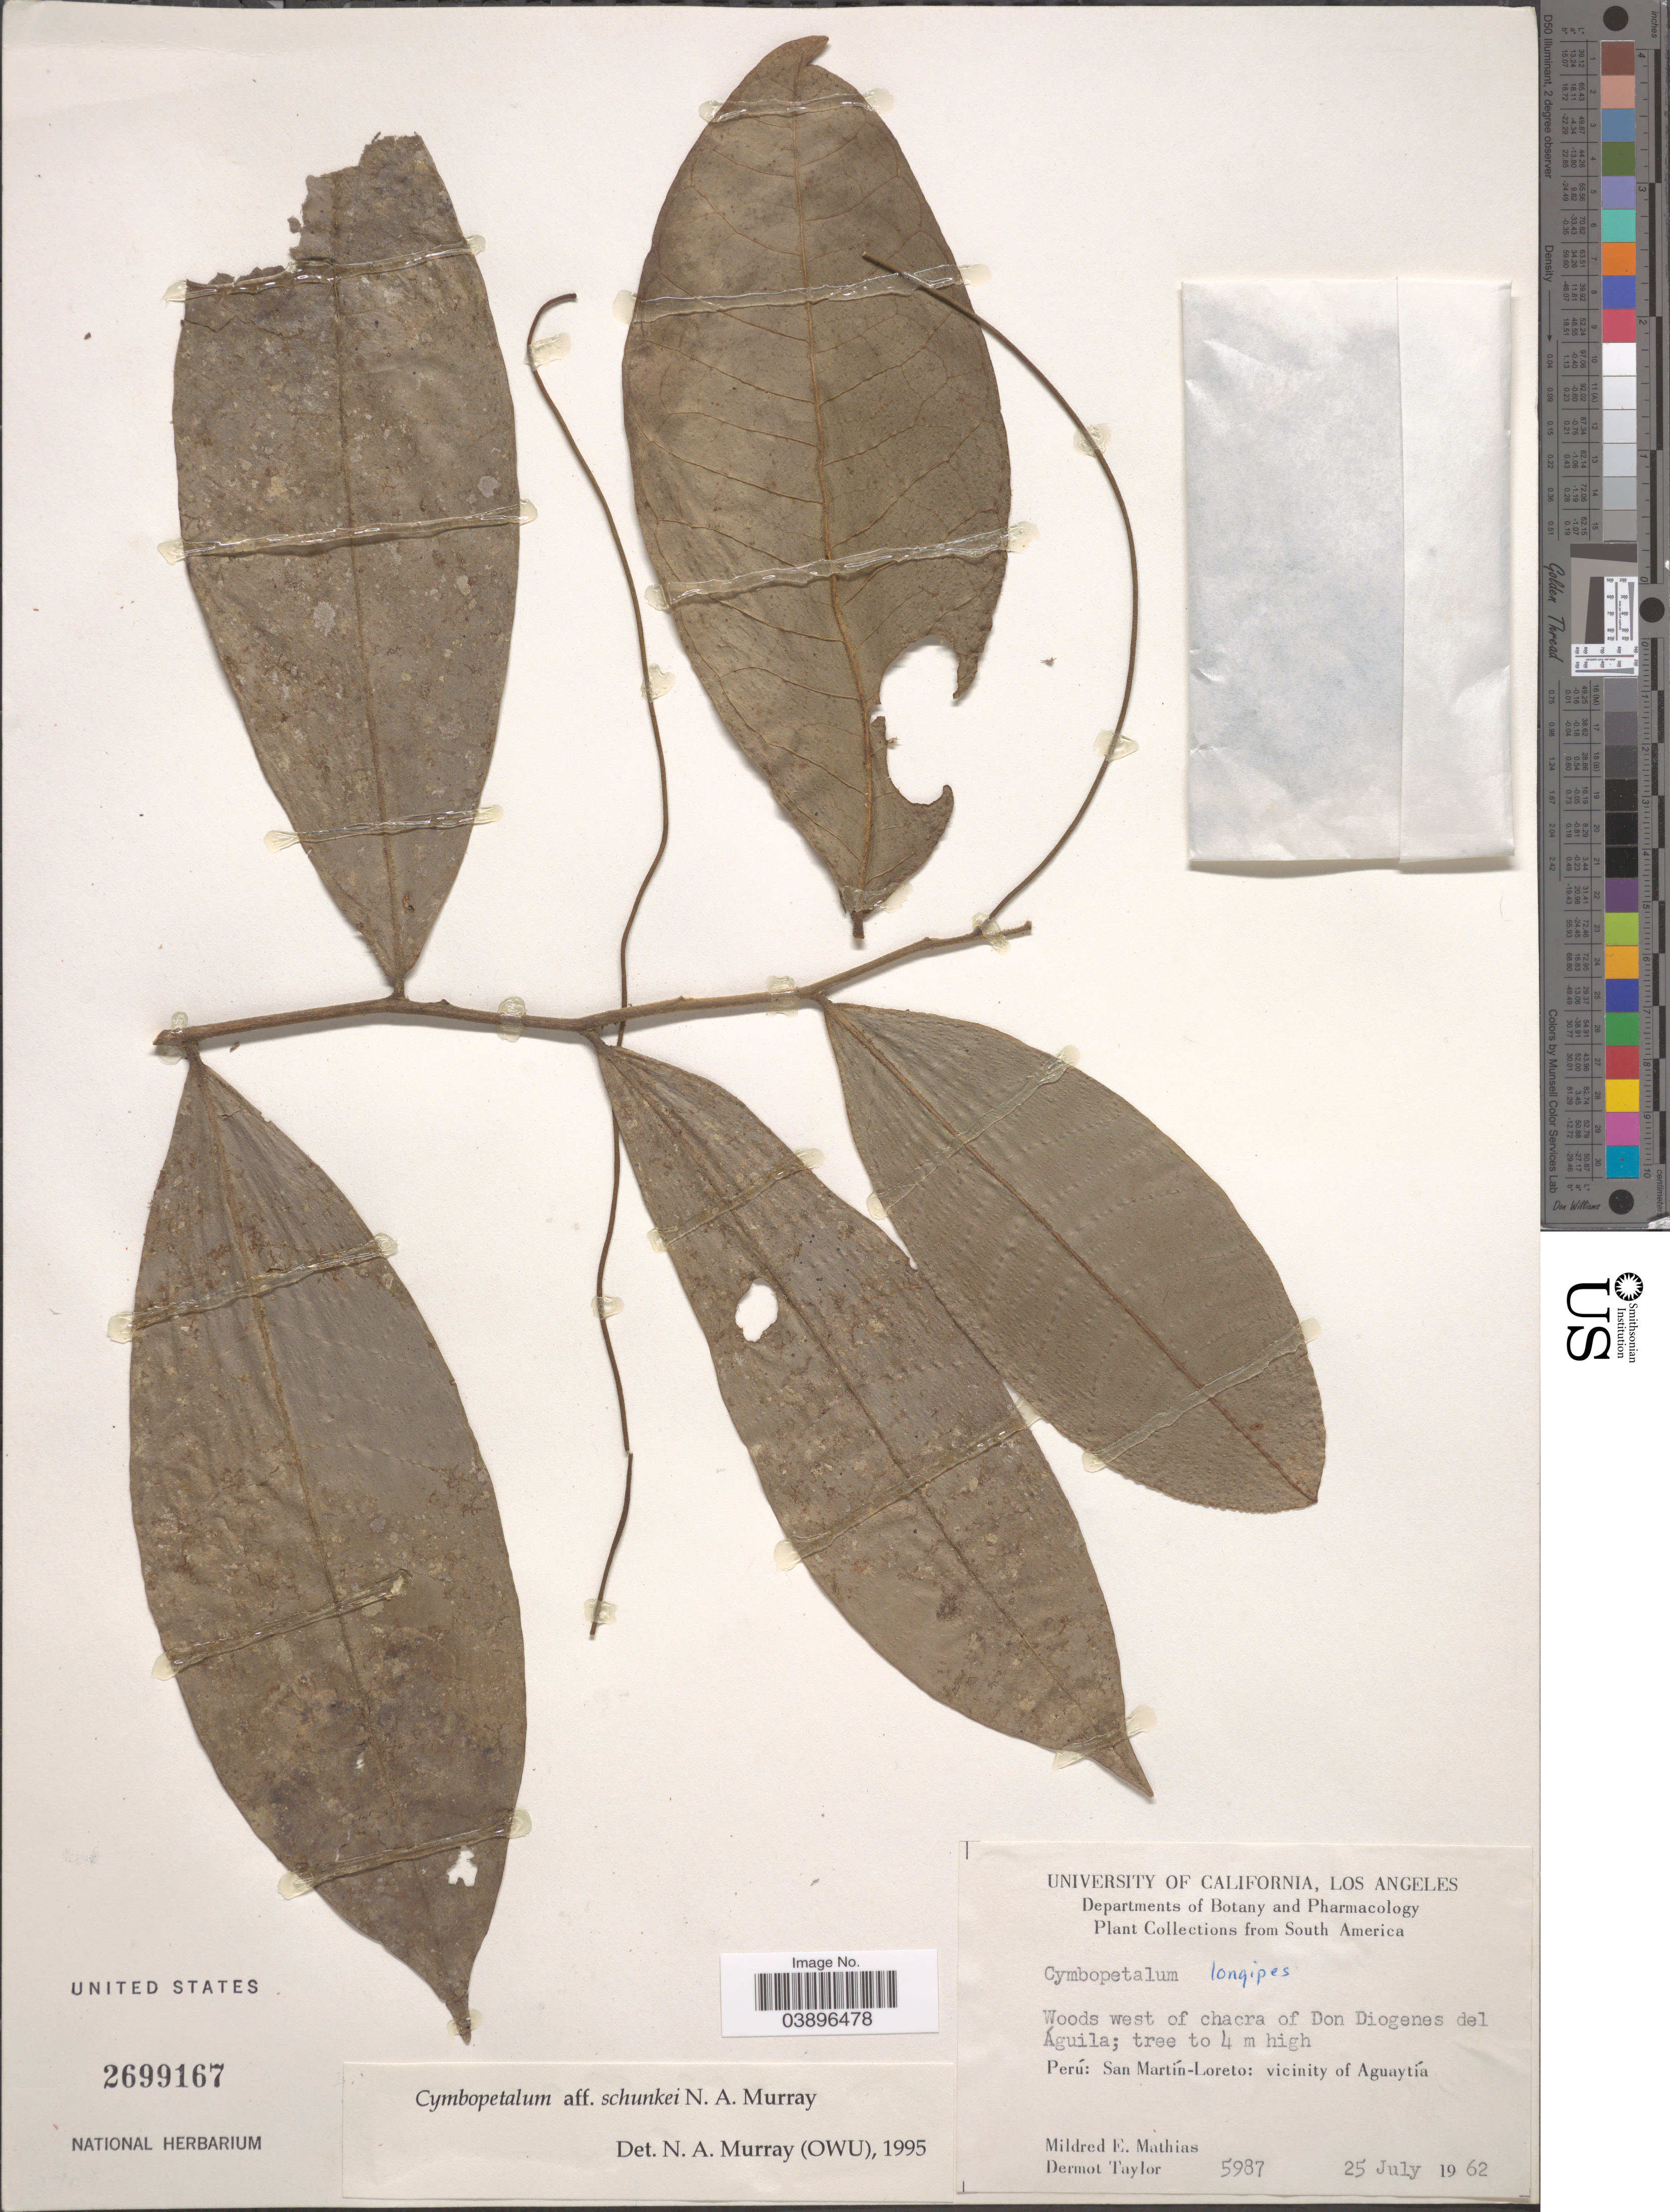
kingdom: Plantae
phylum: Tracheophyta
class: Magnoliopsida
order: Magnoliales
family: Annonaceae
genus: Cymbopetalum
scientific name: Cymbopetalum schunkei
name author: N.A. Murray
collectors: M. E. Mathias & D. Taylor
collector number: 5987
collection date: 1962-07-25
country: Peru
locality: Woods west of chacra of Don Diogenes del Águila. San Martín-Loreto: vicinity of Aguaytía.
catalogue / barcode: US 2699167